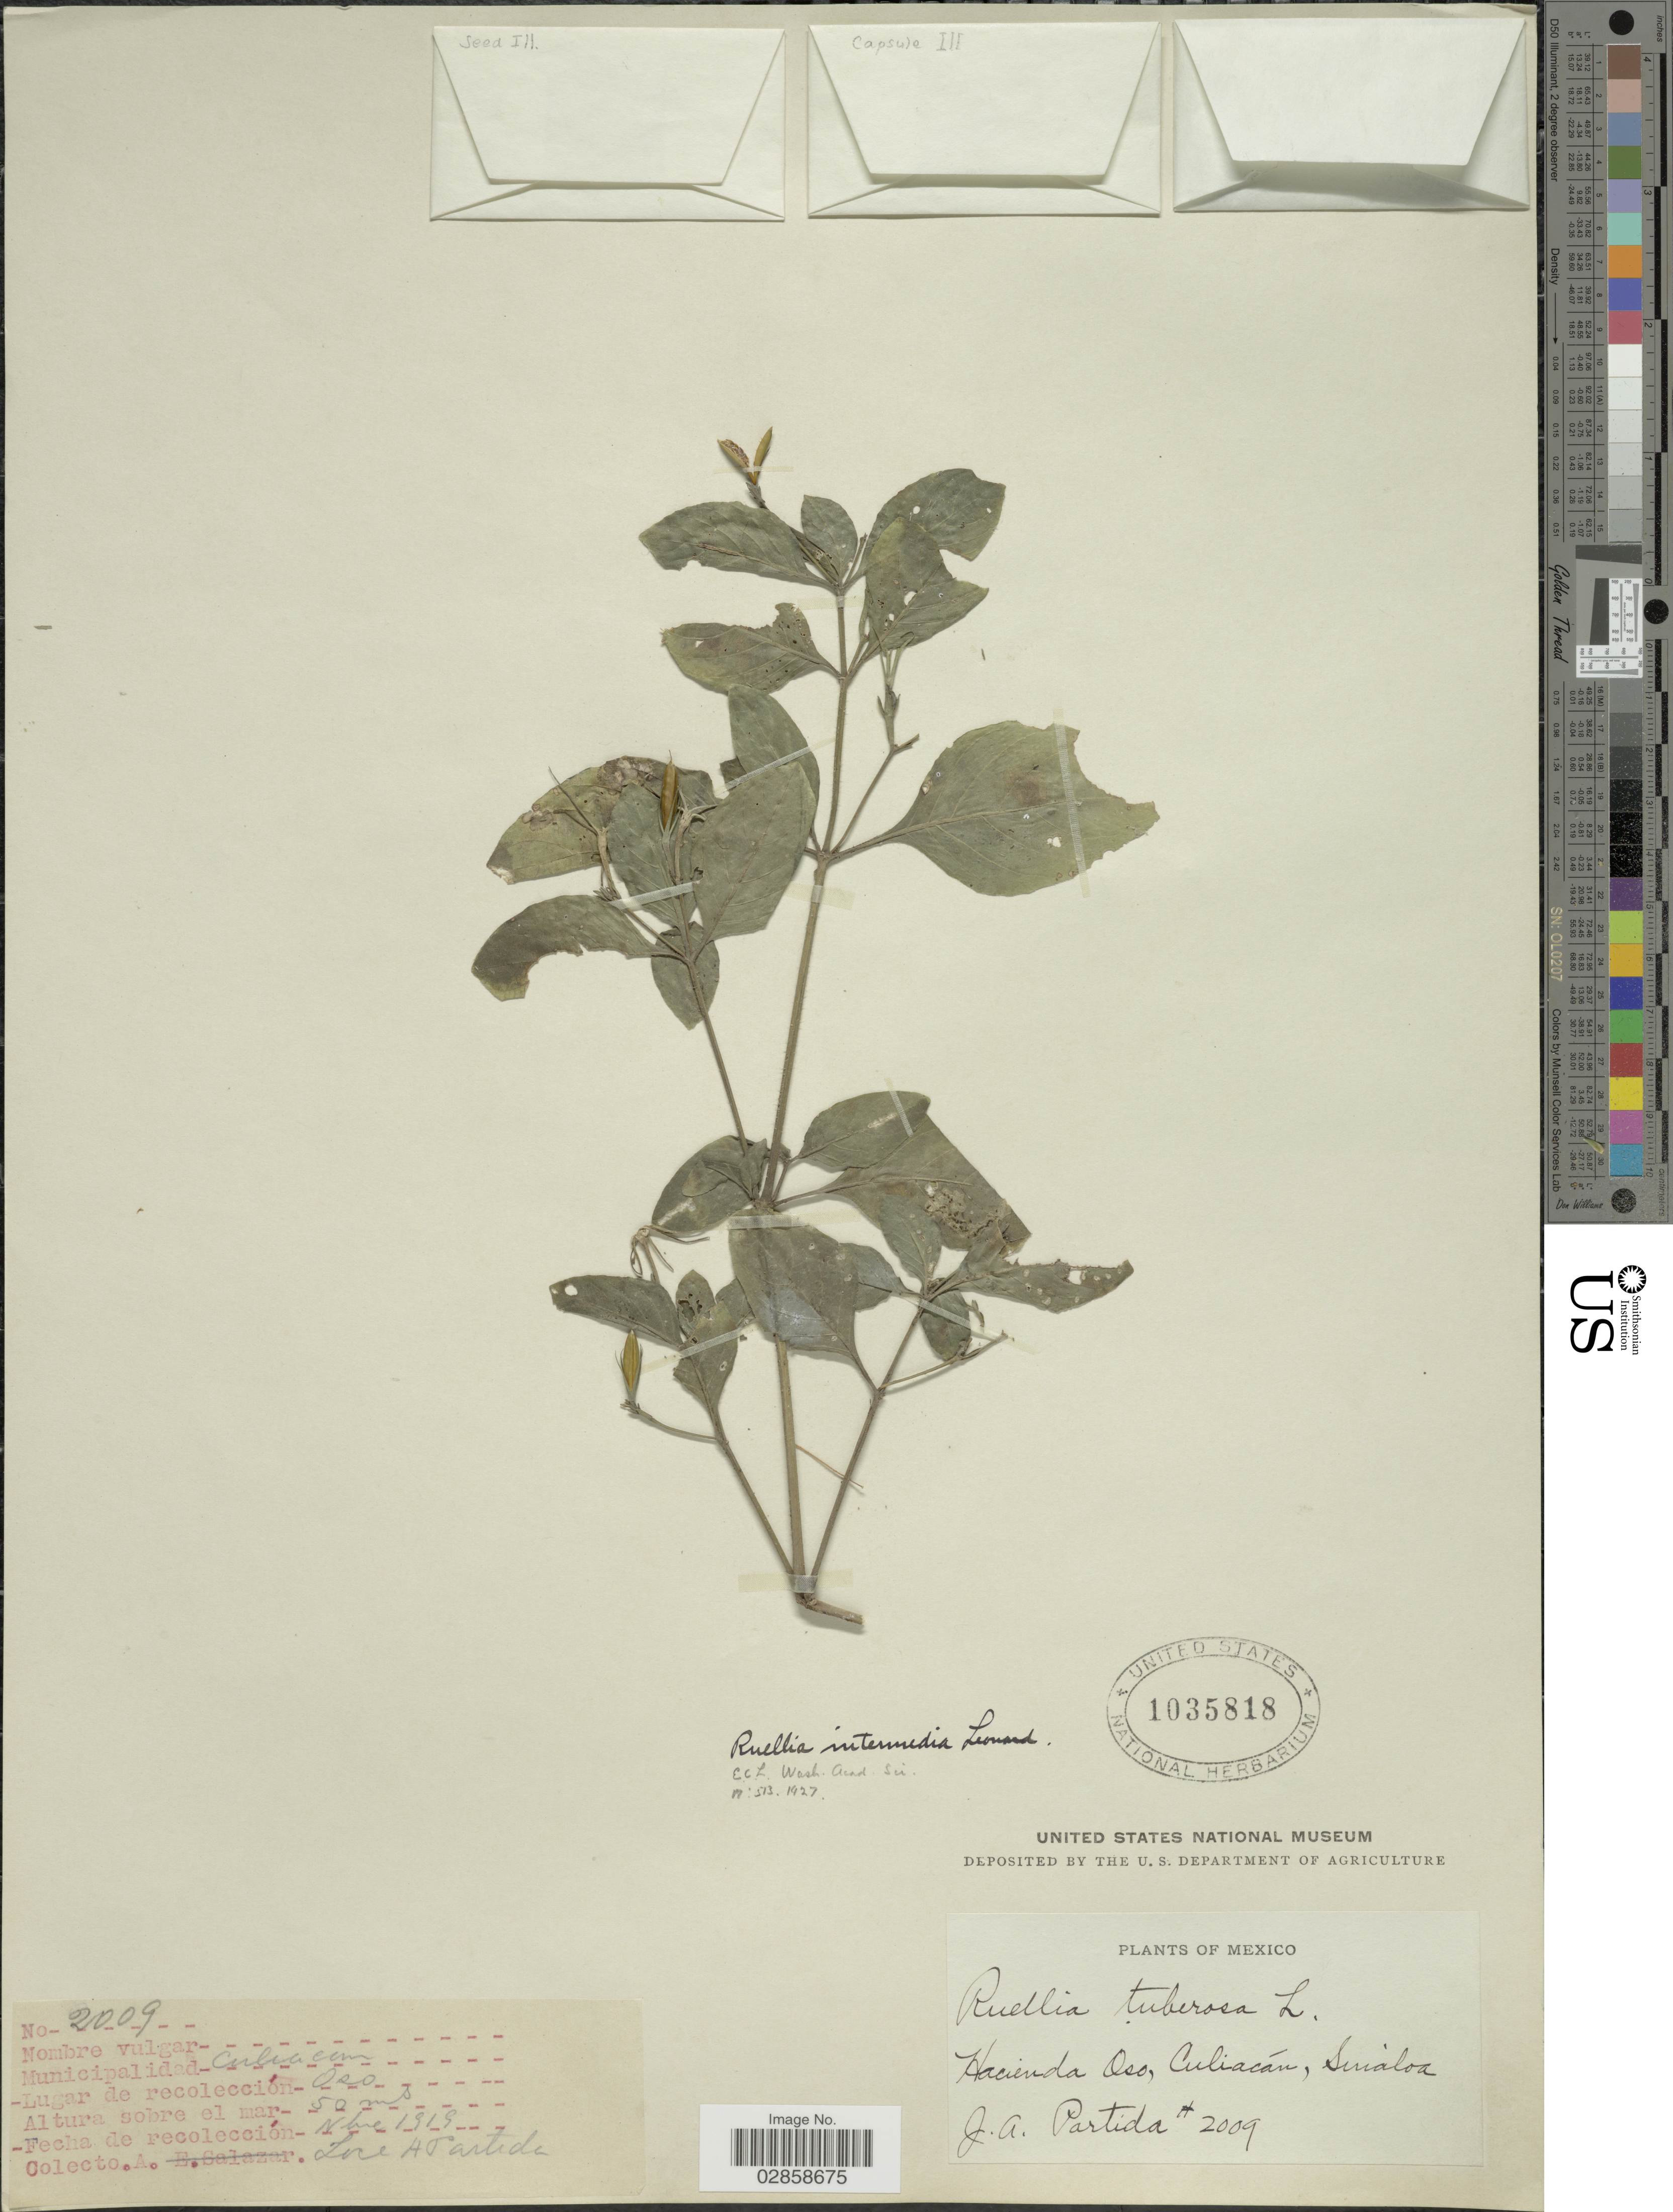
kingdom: Plantae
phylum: Tracheophyta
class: Magnoliopsida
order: Lamiales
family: Acanthaceae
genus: Ruellia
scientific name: Ruellia intermedia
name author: Leonard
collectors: J. Partida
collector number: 2009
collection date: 1919-11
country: Mexico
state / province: Sinaloa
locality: Hacienda Oso, Municipalidad Culiacán.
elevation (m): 50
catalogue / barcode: US 1035818